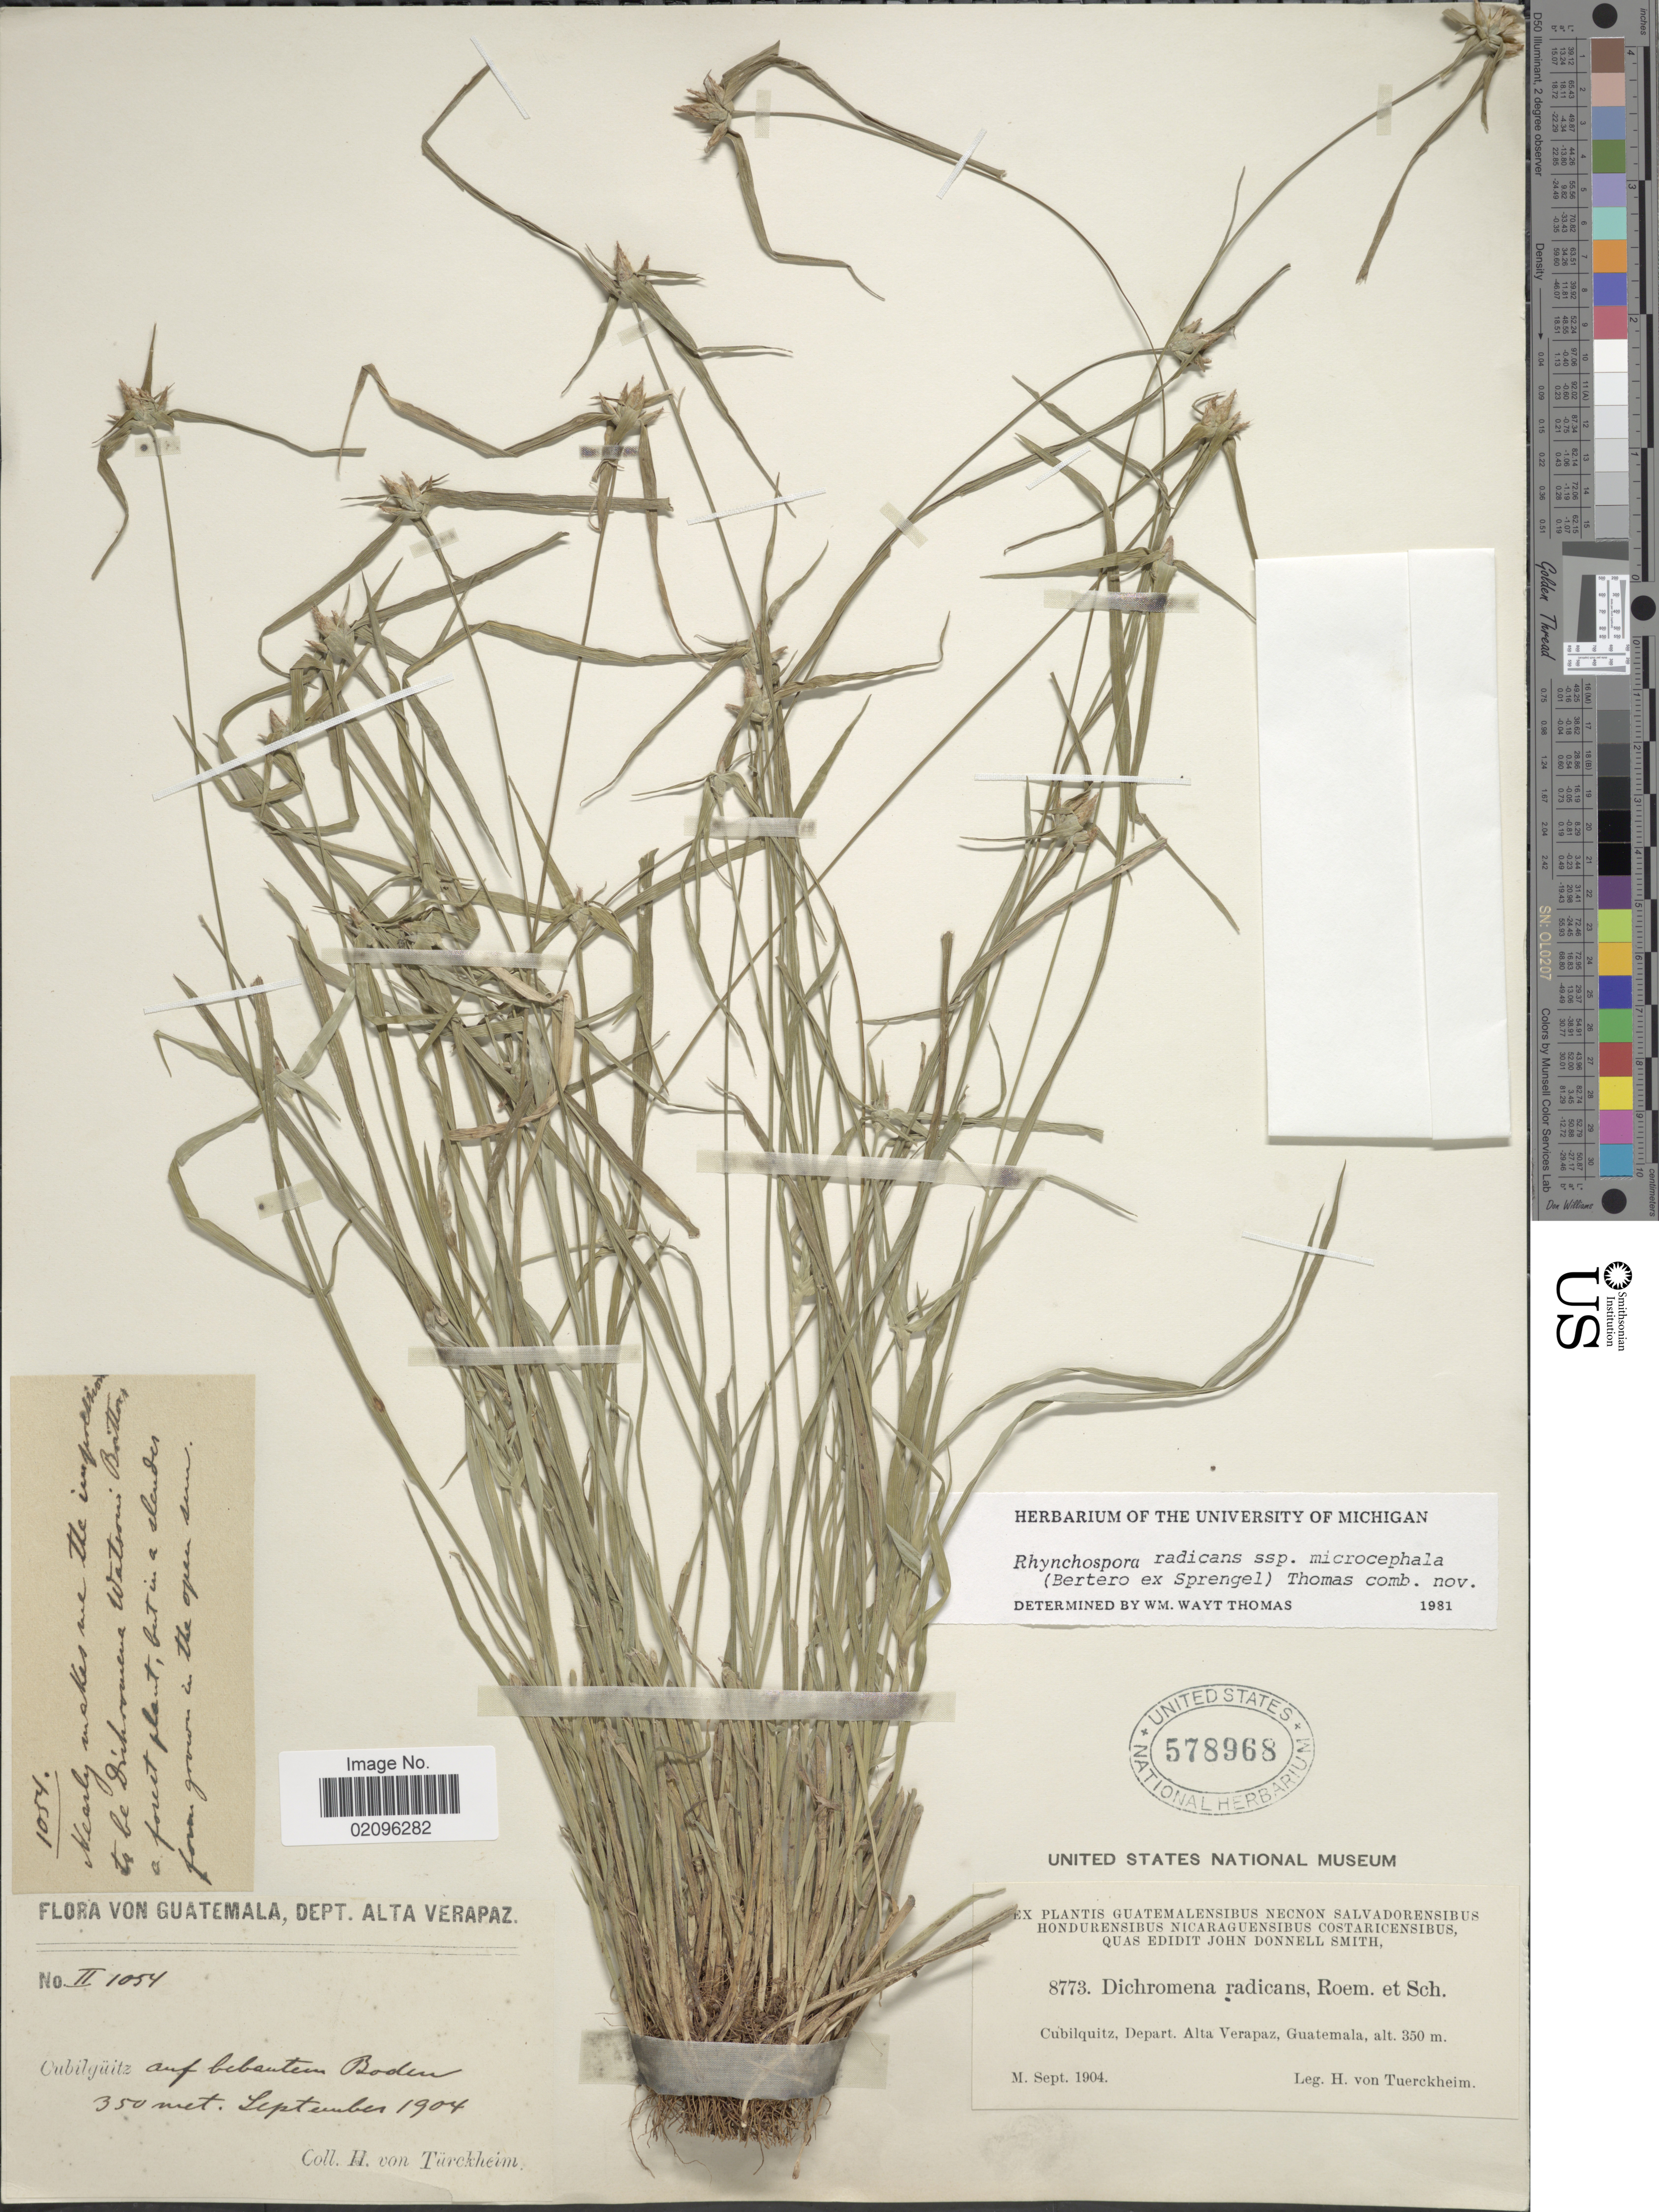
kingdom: Plantae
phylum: Tracheophyta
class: Liliopsida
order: Poales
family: Cyperaceae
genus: Rhynchospora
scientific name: Rhynchospora radicans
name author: (Schltdl. & Cham.) H. Pfeiff.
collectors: H. von Türckheim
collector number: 8773/II 1054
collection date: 1904-09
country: Guatemala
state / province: Alta Verapaz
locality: Cubilquitz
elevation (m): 350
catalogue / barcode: US 578968